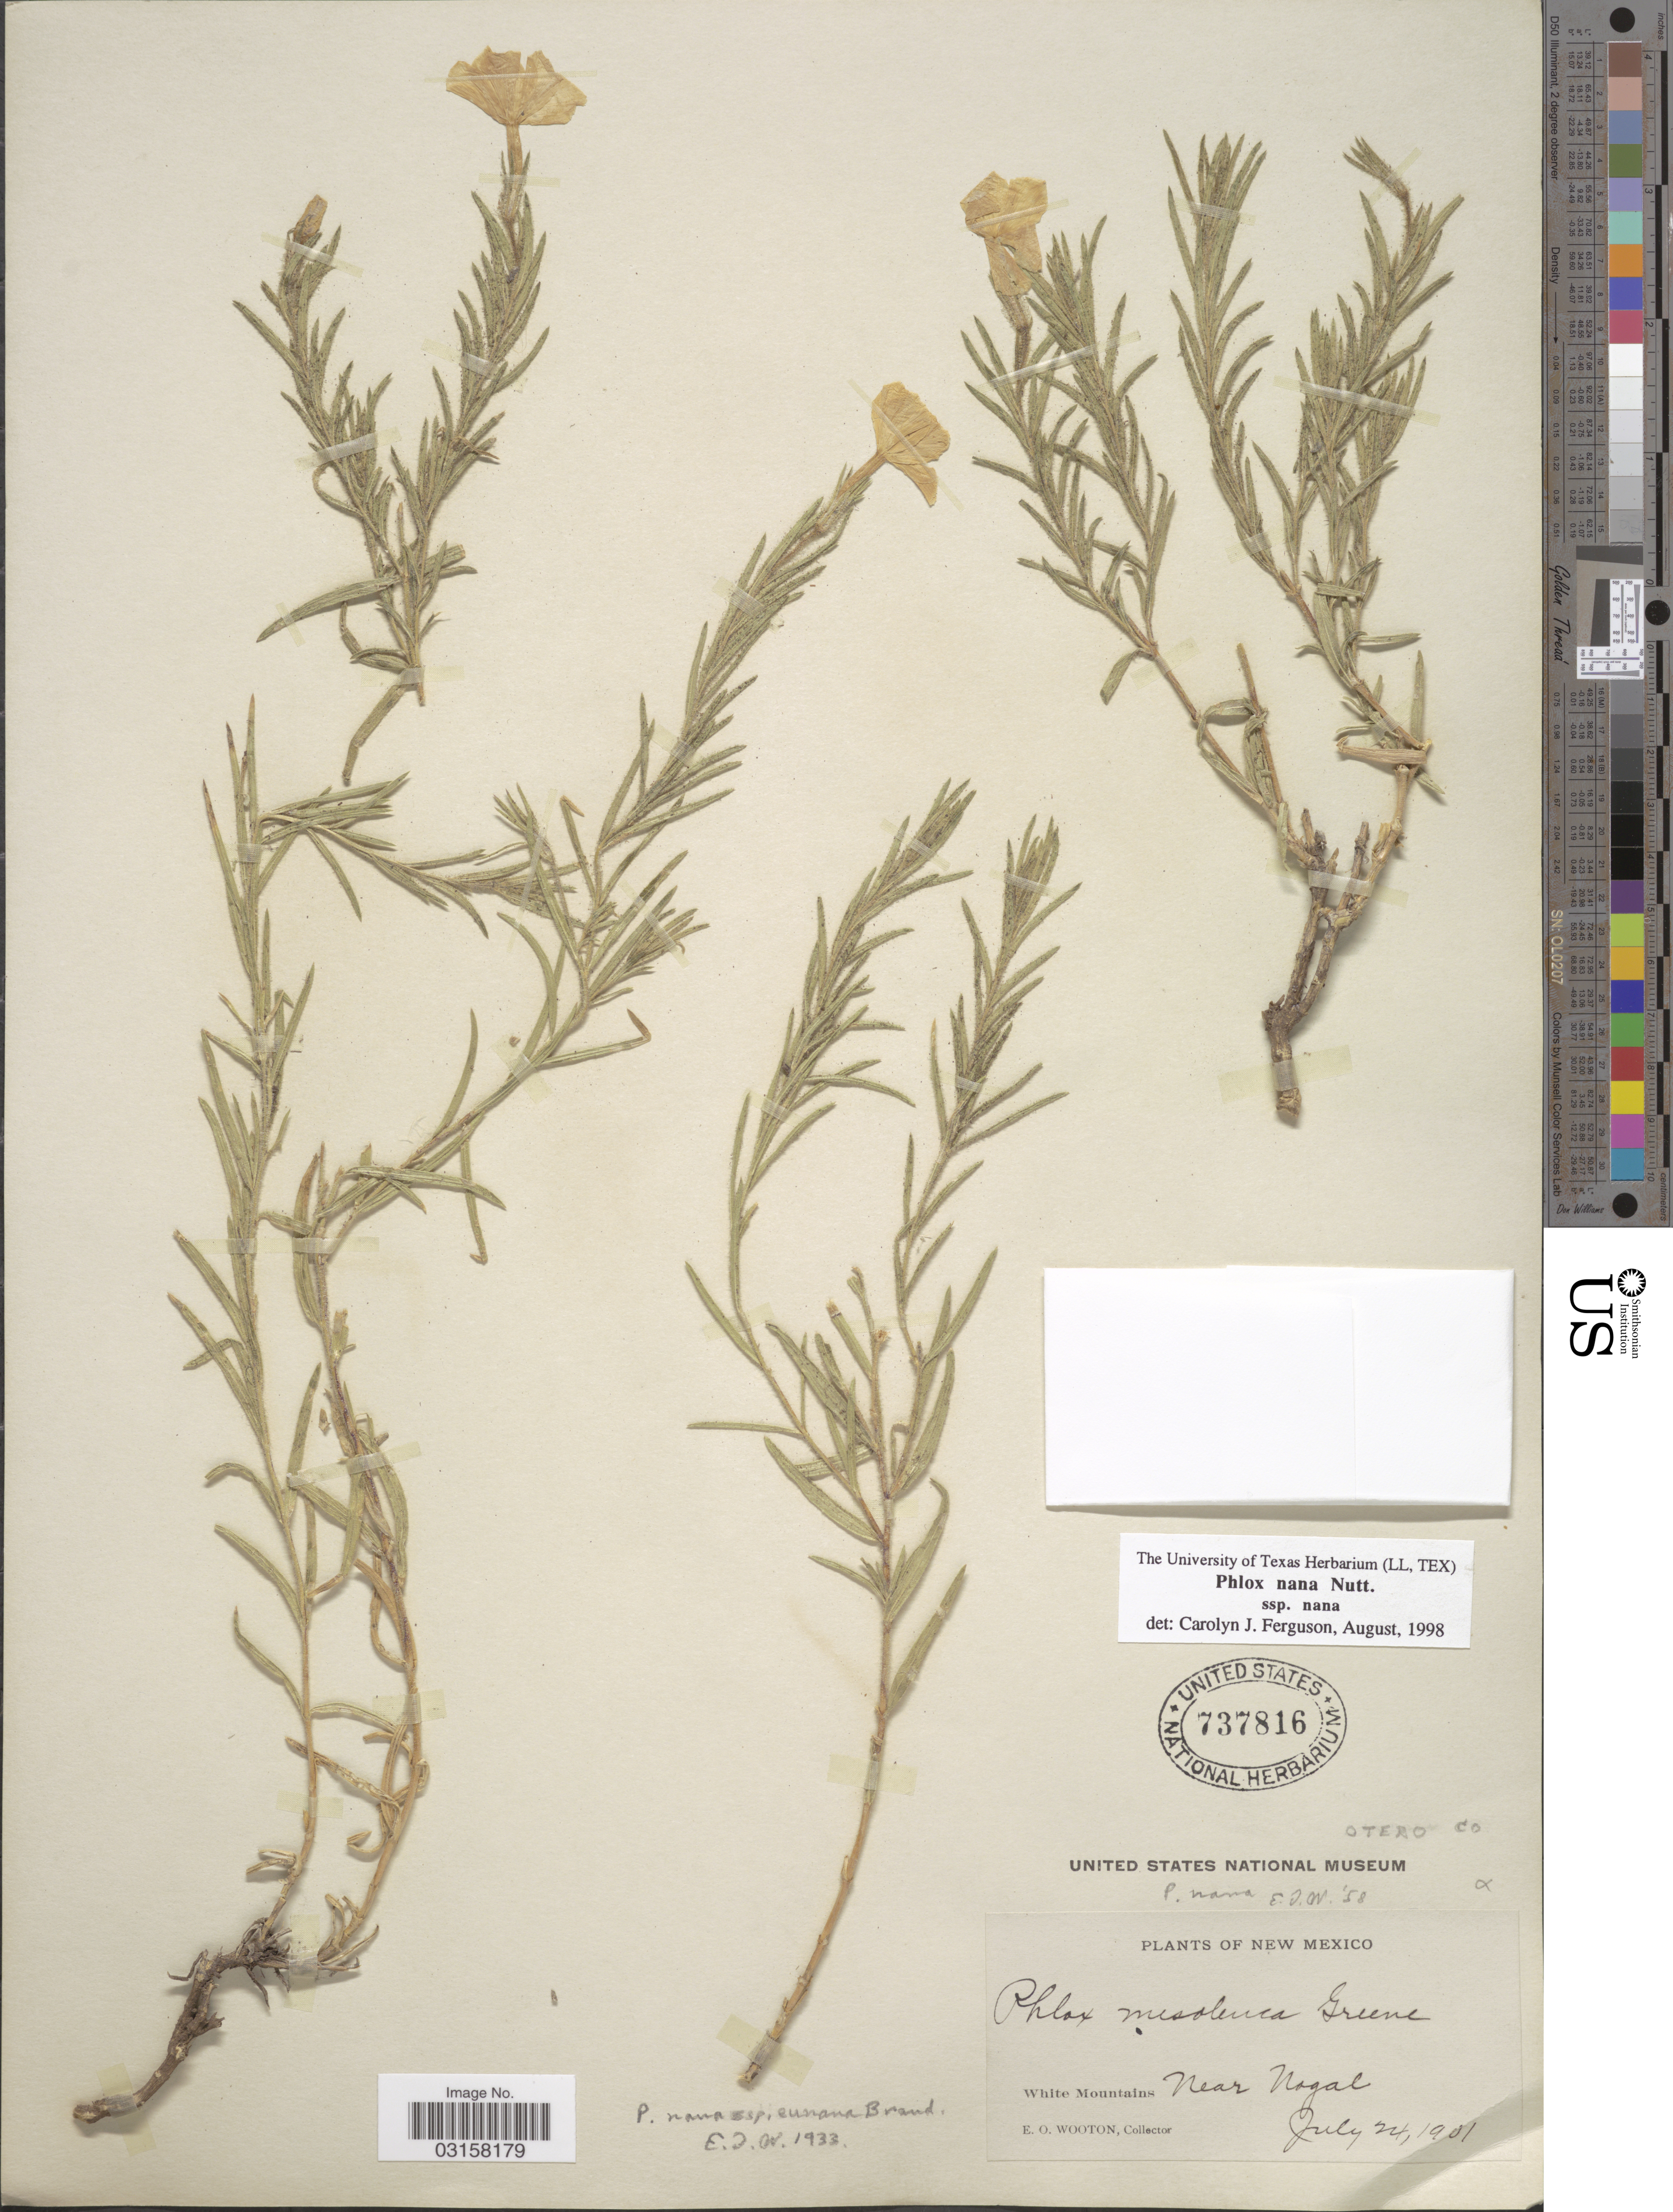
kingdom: Plantae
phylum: Tracheophyta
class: Magnoliopsida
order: Ericales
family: Polemoniaceae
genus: Phlox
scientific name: Phlox nana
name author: Nutt.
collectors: E. O. Wooton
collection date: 1901-07-24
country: United States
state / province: New Mexico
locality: White Mountains, near Nogal. Otero Co.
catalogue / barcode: US 737816